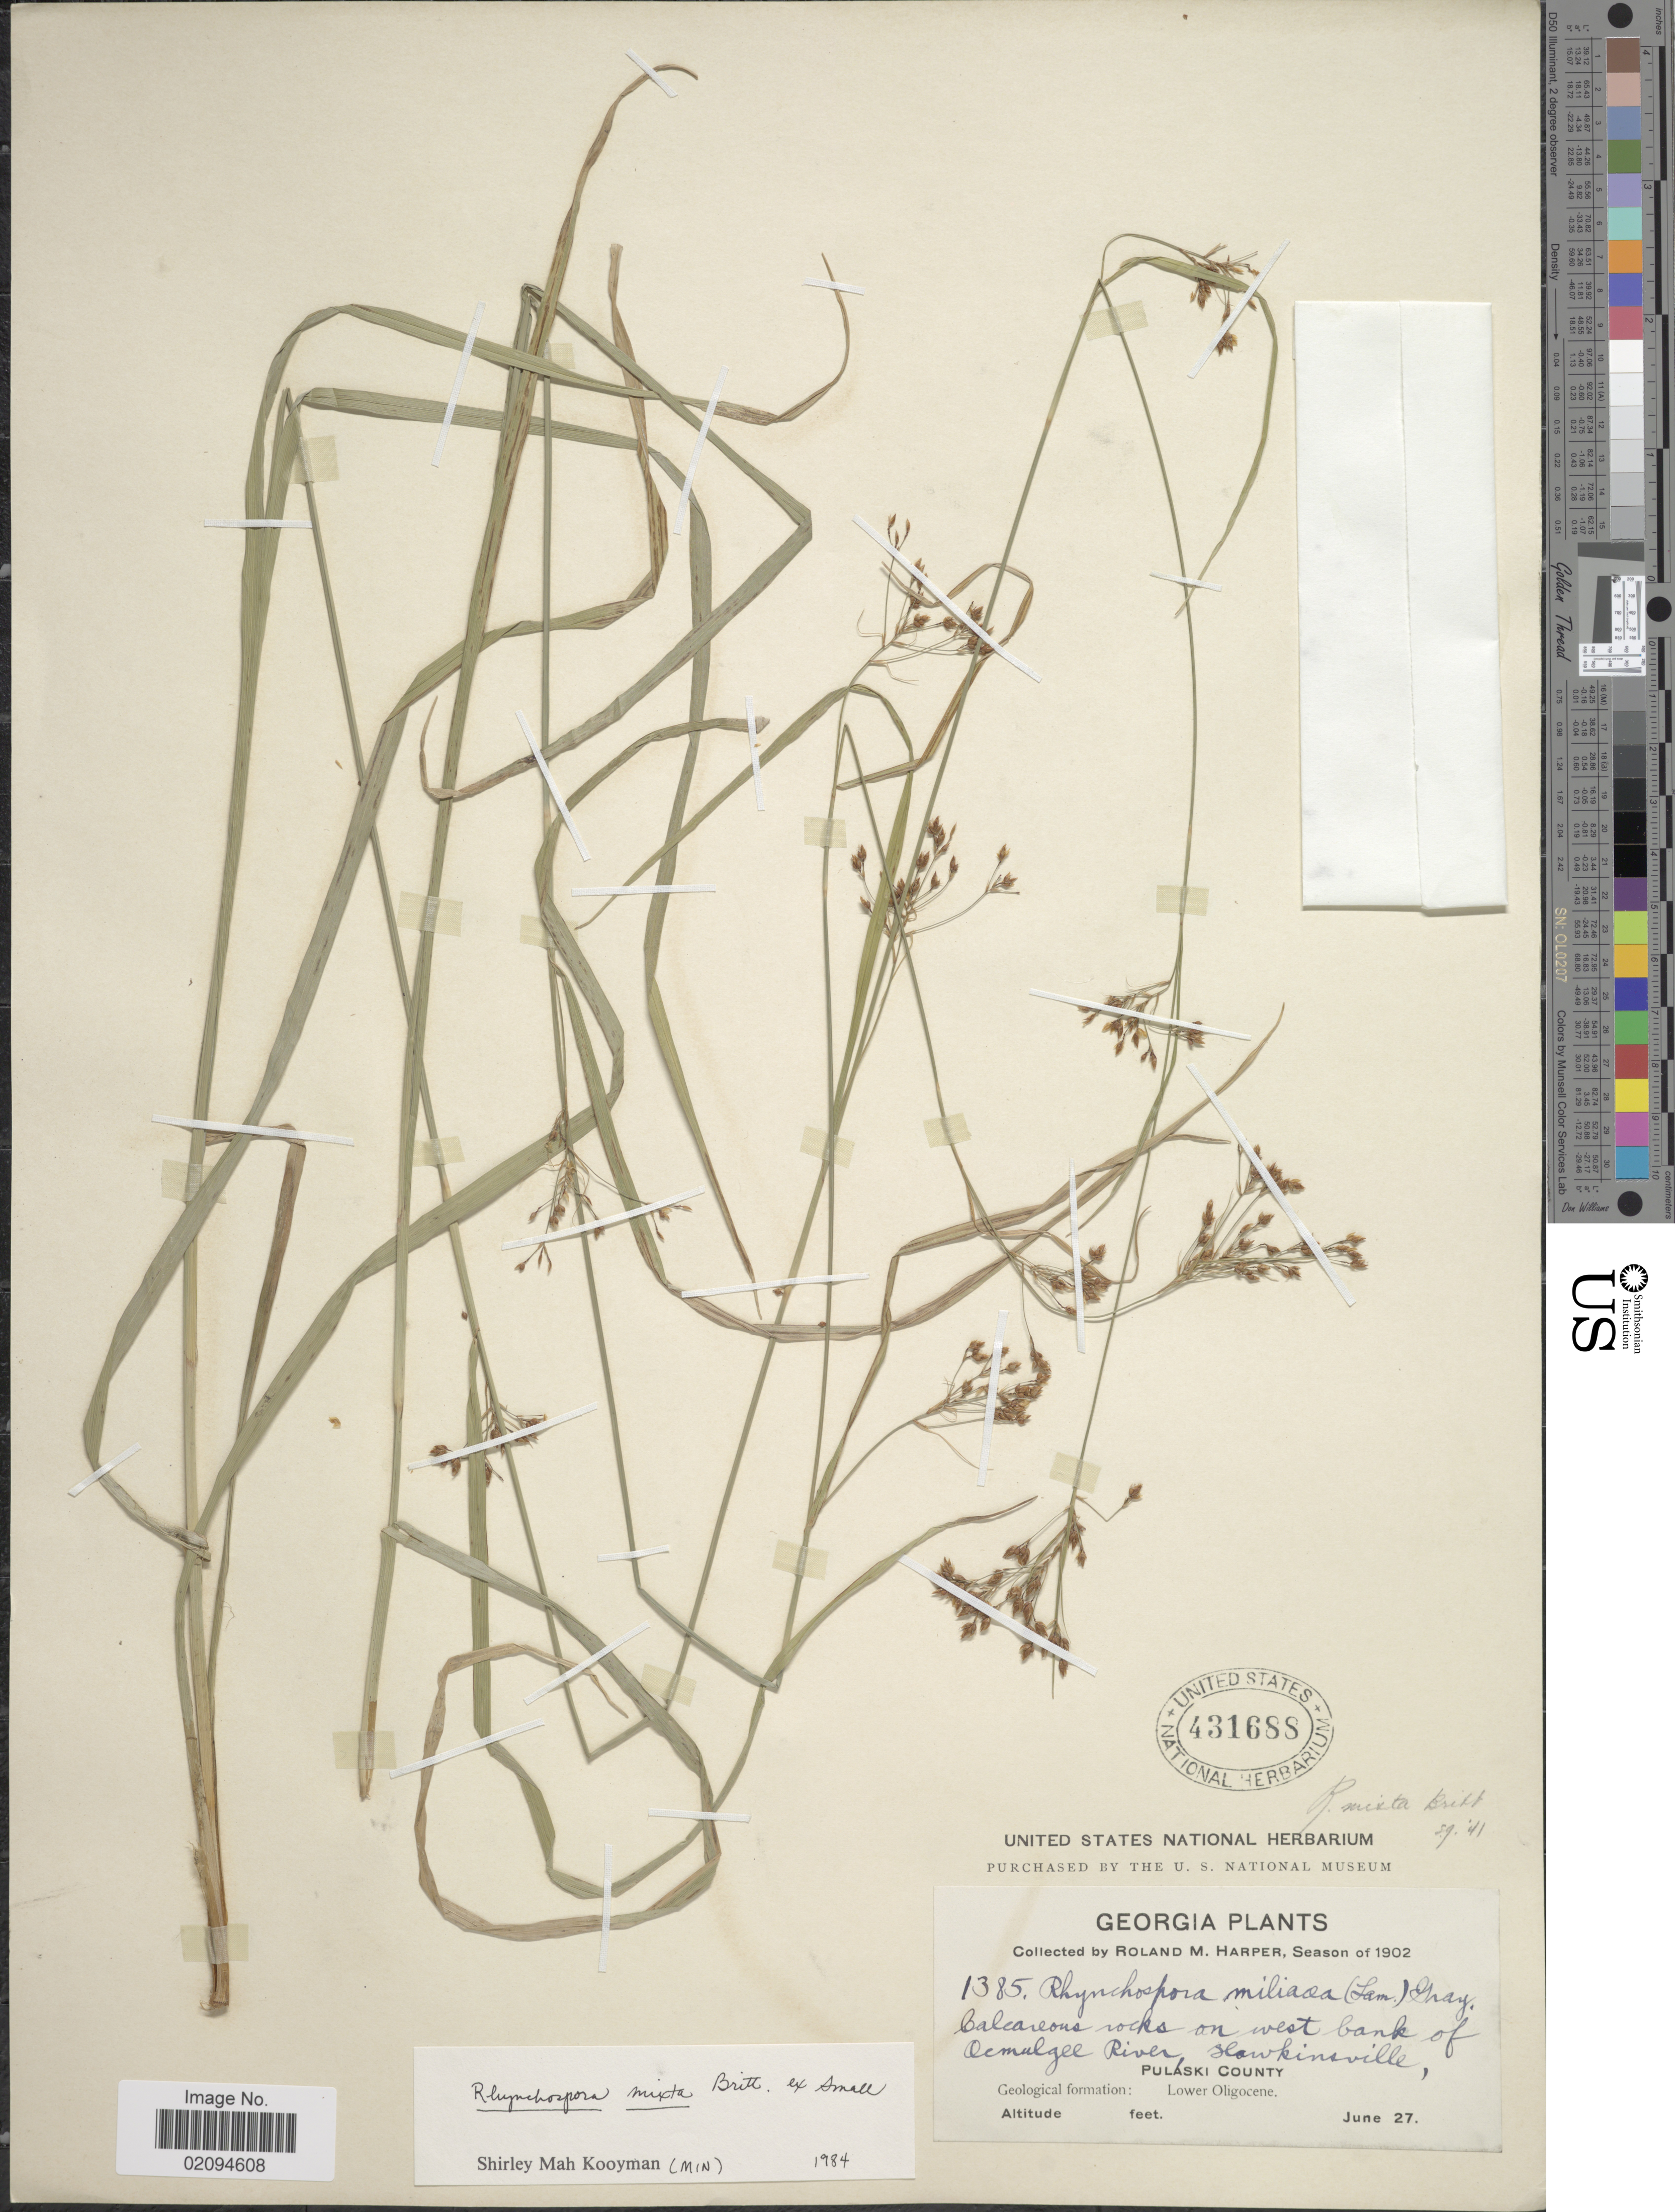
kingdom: Plantae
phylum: Tracheophyta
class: Liliopsida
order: Poales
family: Cyperaceae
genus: Rhynchospora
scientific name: Rhynchospora mixta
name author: Britton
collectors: R. M. Harper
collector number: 1385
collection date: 1902-06-27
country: United States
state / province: Georgia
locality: On west bank of Ocmulgee River, Hawkinsville, Pulaski County. Geological formation: Lower Oligocene.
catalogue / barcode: US 431688